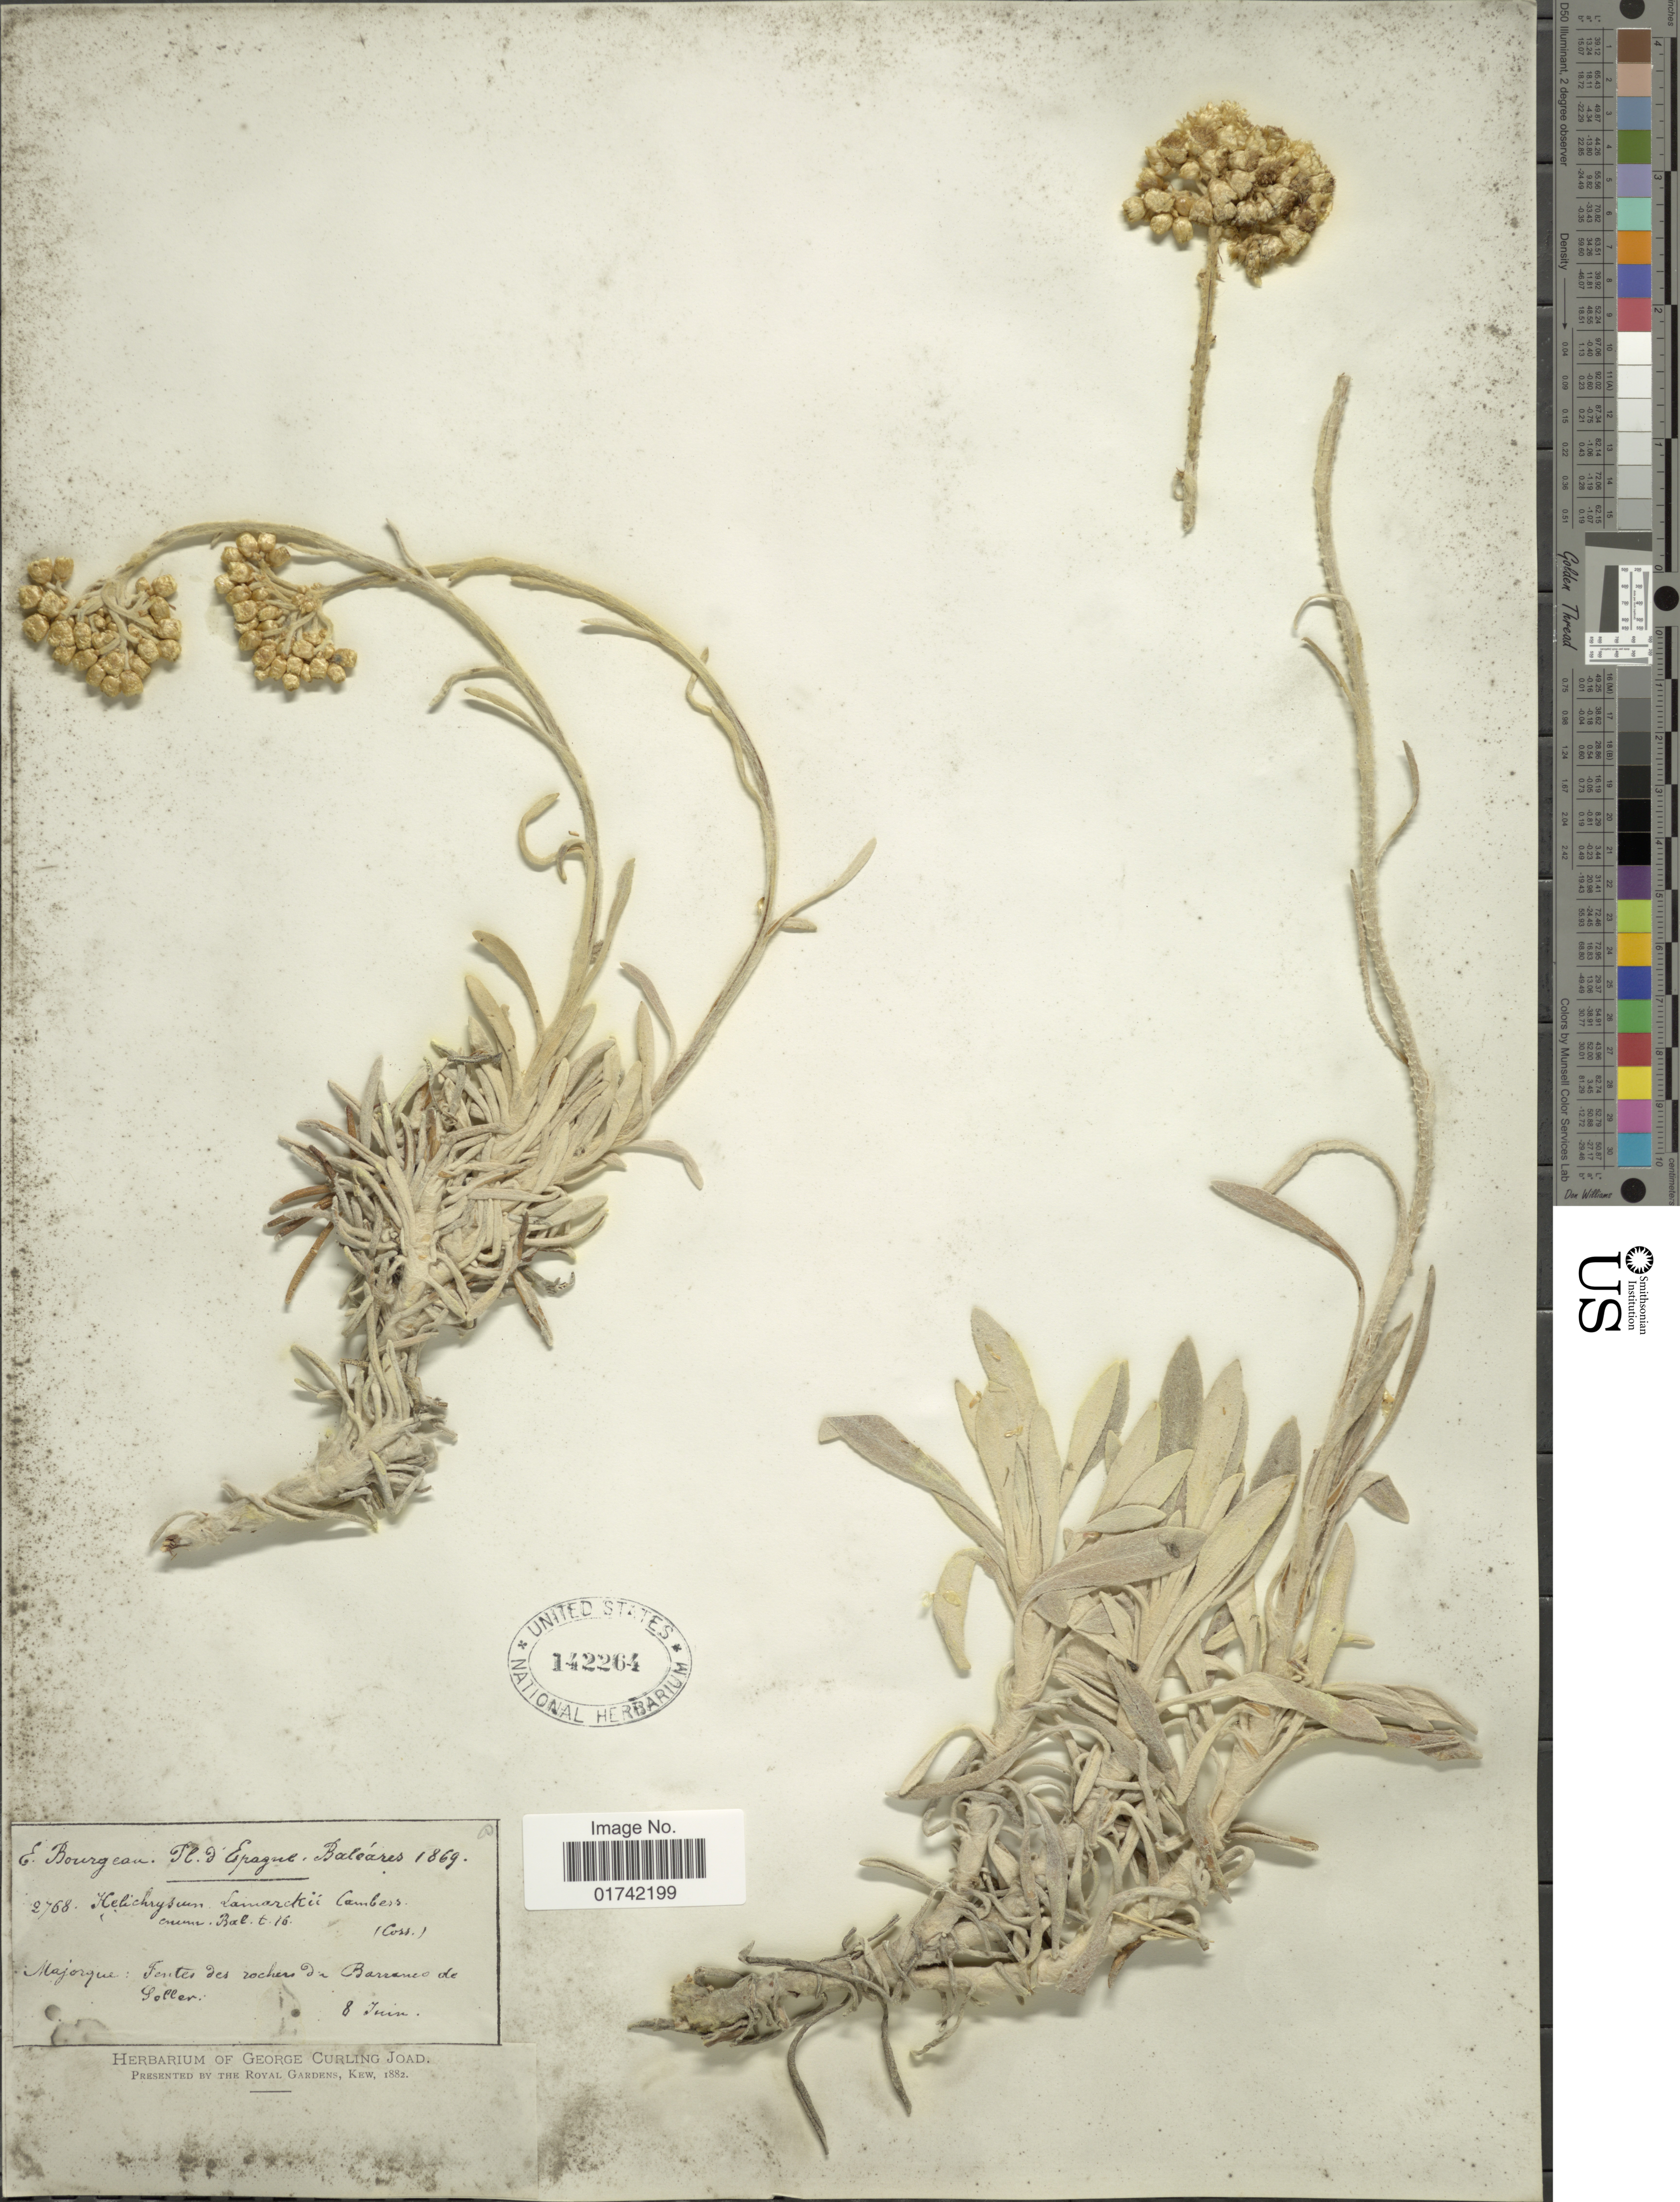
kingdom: Plantae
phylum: Tracheophyta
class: Magnoliopsida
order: Asterales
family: Asteraceae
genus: Helichrysum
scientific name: Helichrysum lamarckii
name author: Cambess.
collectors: E. Bourgeau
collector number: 2768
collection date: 1869-06-08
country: Spain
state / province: Islas Baleares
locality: Majorque: Pentes des rochers di barranco de Soller.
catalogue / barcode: US 142264